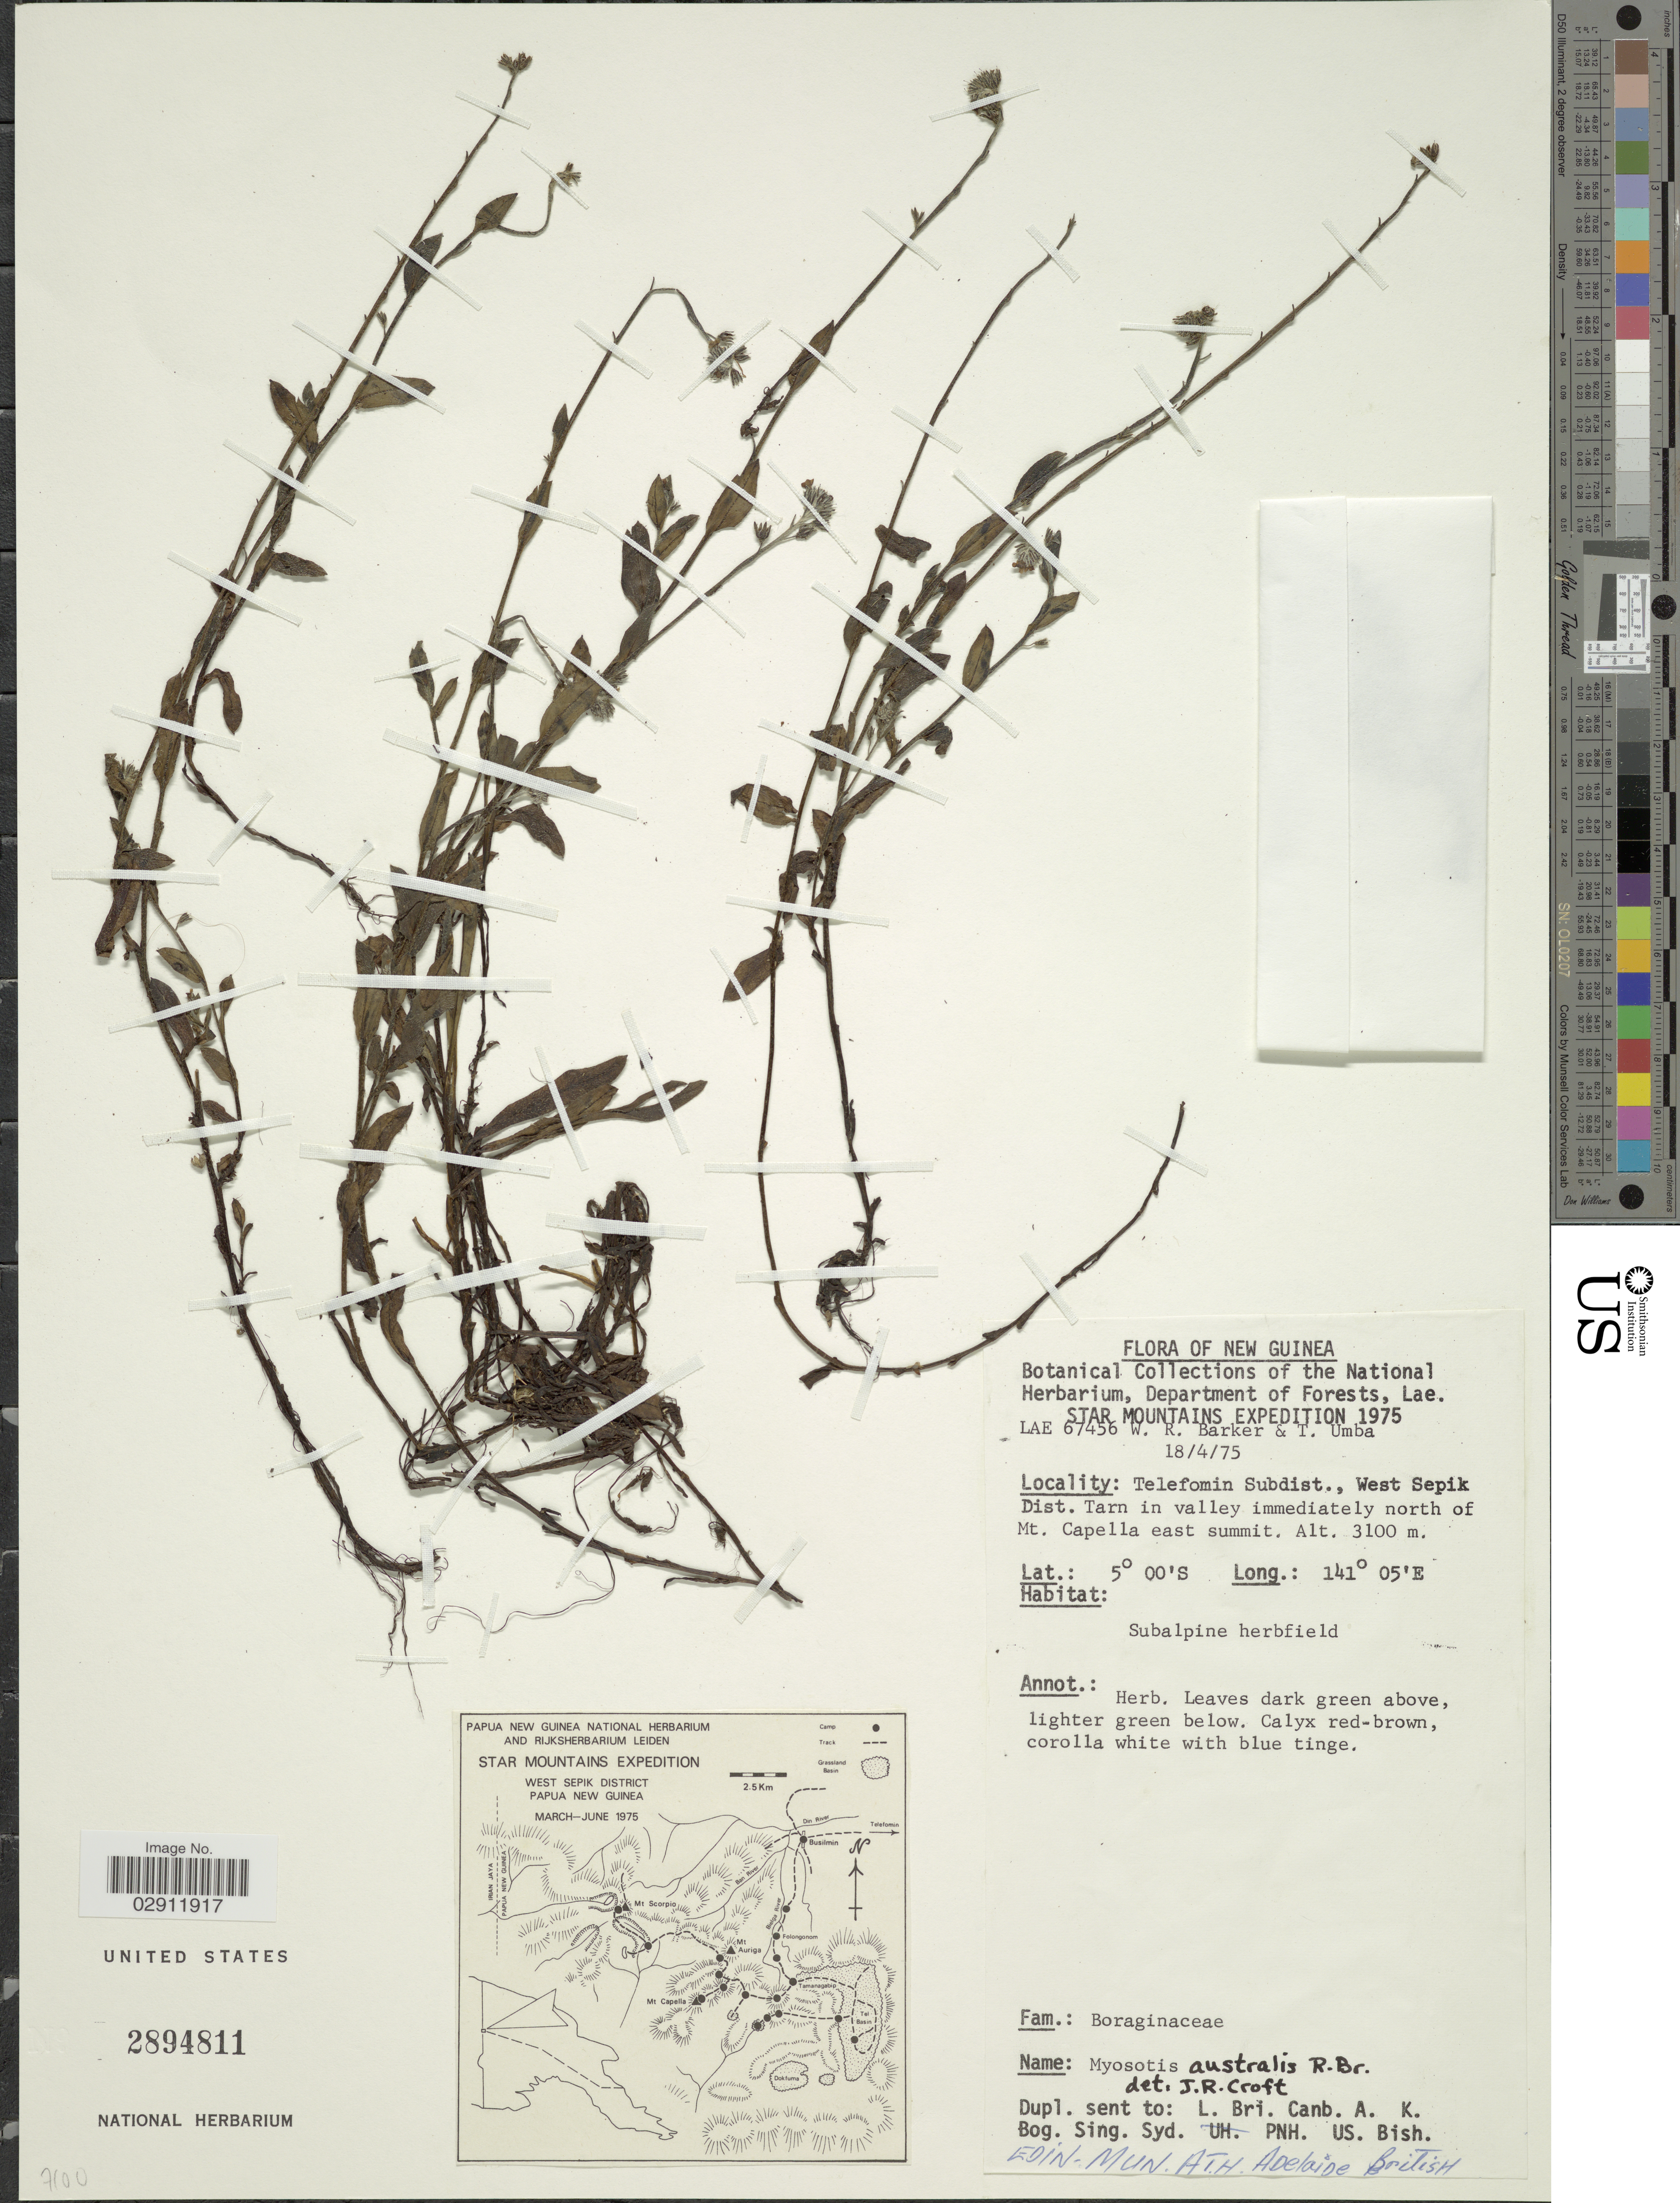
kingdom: Plantae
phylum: Tracheophyta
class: Magnoliopsida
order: Boraginales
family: Boraginaceae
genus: Myosotis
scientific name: Myosotis australis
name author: R. Br.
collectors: W. R. Barker & T. Umba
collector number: LAE 67456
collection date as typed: Transcribed d/m/y: 18/4/75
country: Papua New Guinea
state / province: Sandaun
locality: Star Mountains Telefomin Subdist., West Sepik Dist. Tarn in valley immediately north of Mt. Capella east summit.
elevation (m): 3100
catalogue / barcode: US 2894811